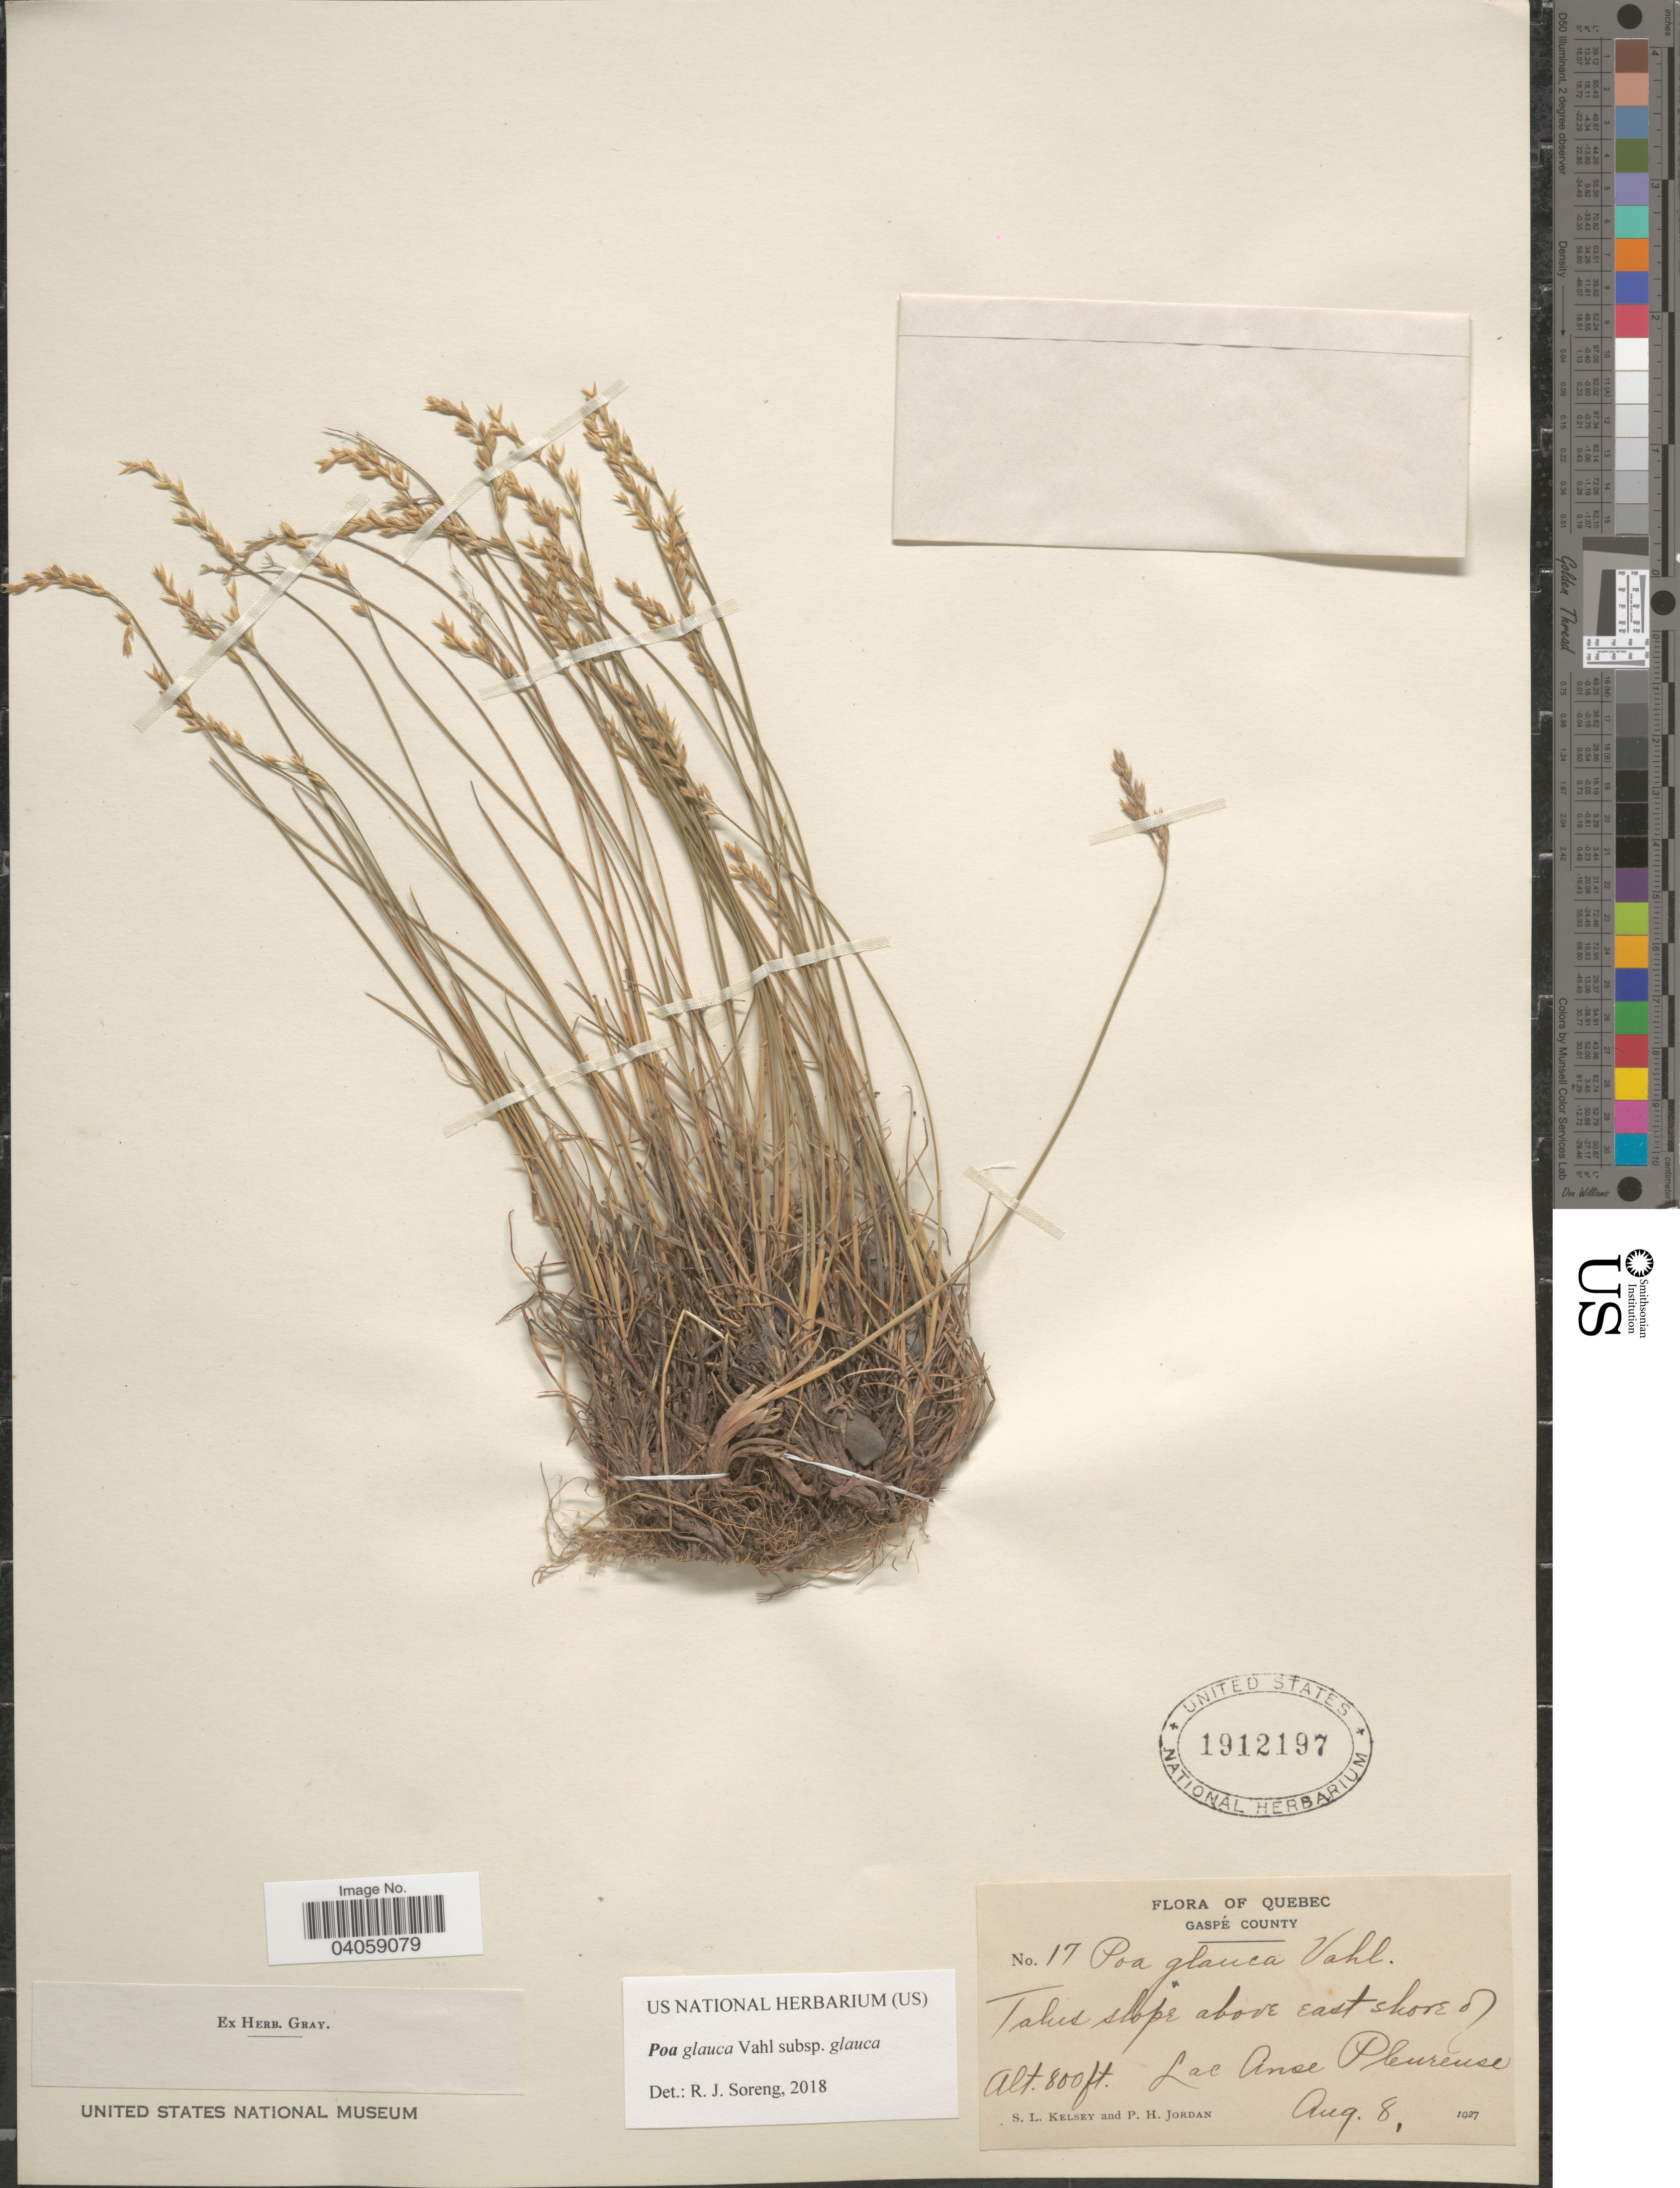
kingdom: Plantae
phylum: Tracheophyta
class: Liliopsida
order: Poales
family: Poaceae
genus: Poa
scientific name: Poa glauca subsp. glauca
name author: Vahl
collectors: S. Kelsey & P. Jordan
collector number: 17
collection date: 1927-08-08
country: Canada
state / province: Quebec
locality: Gaspé County. Talus slope above East shore of Lac Anse Pleureuse.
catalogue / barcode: US 1912197